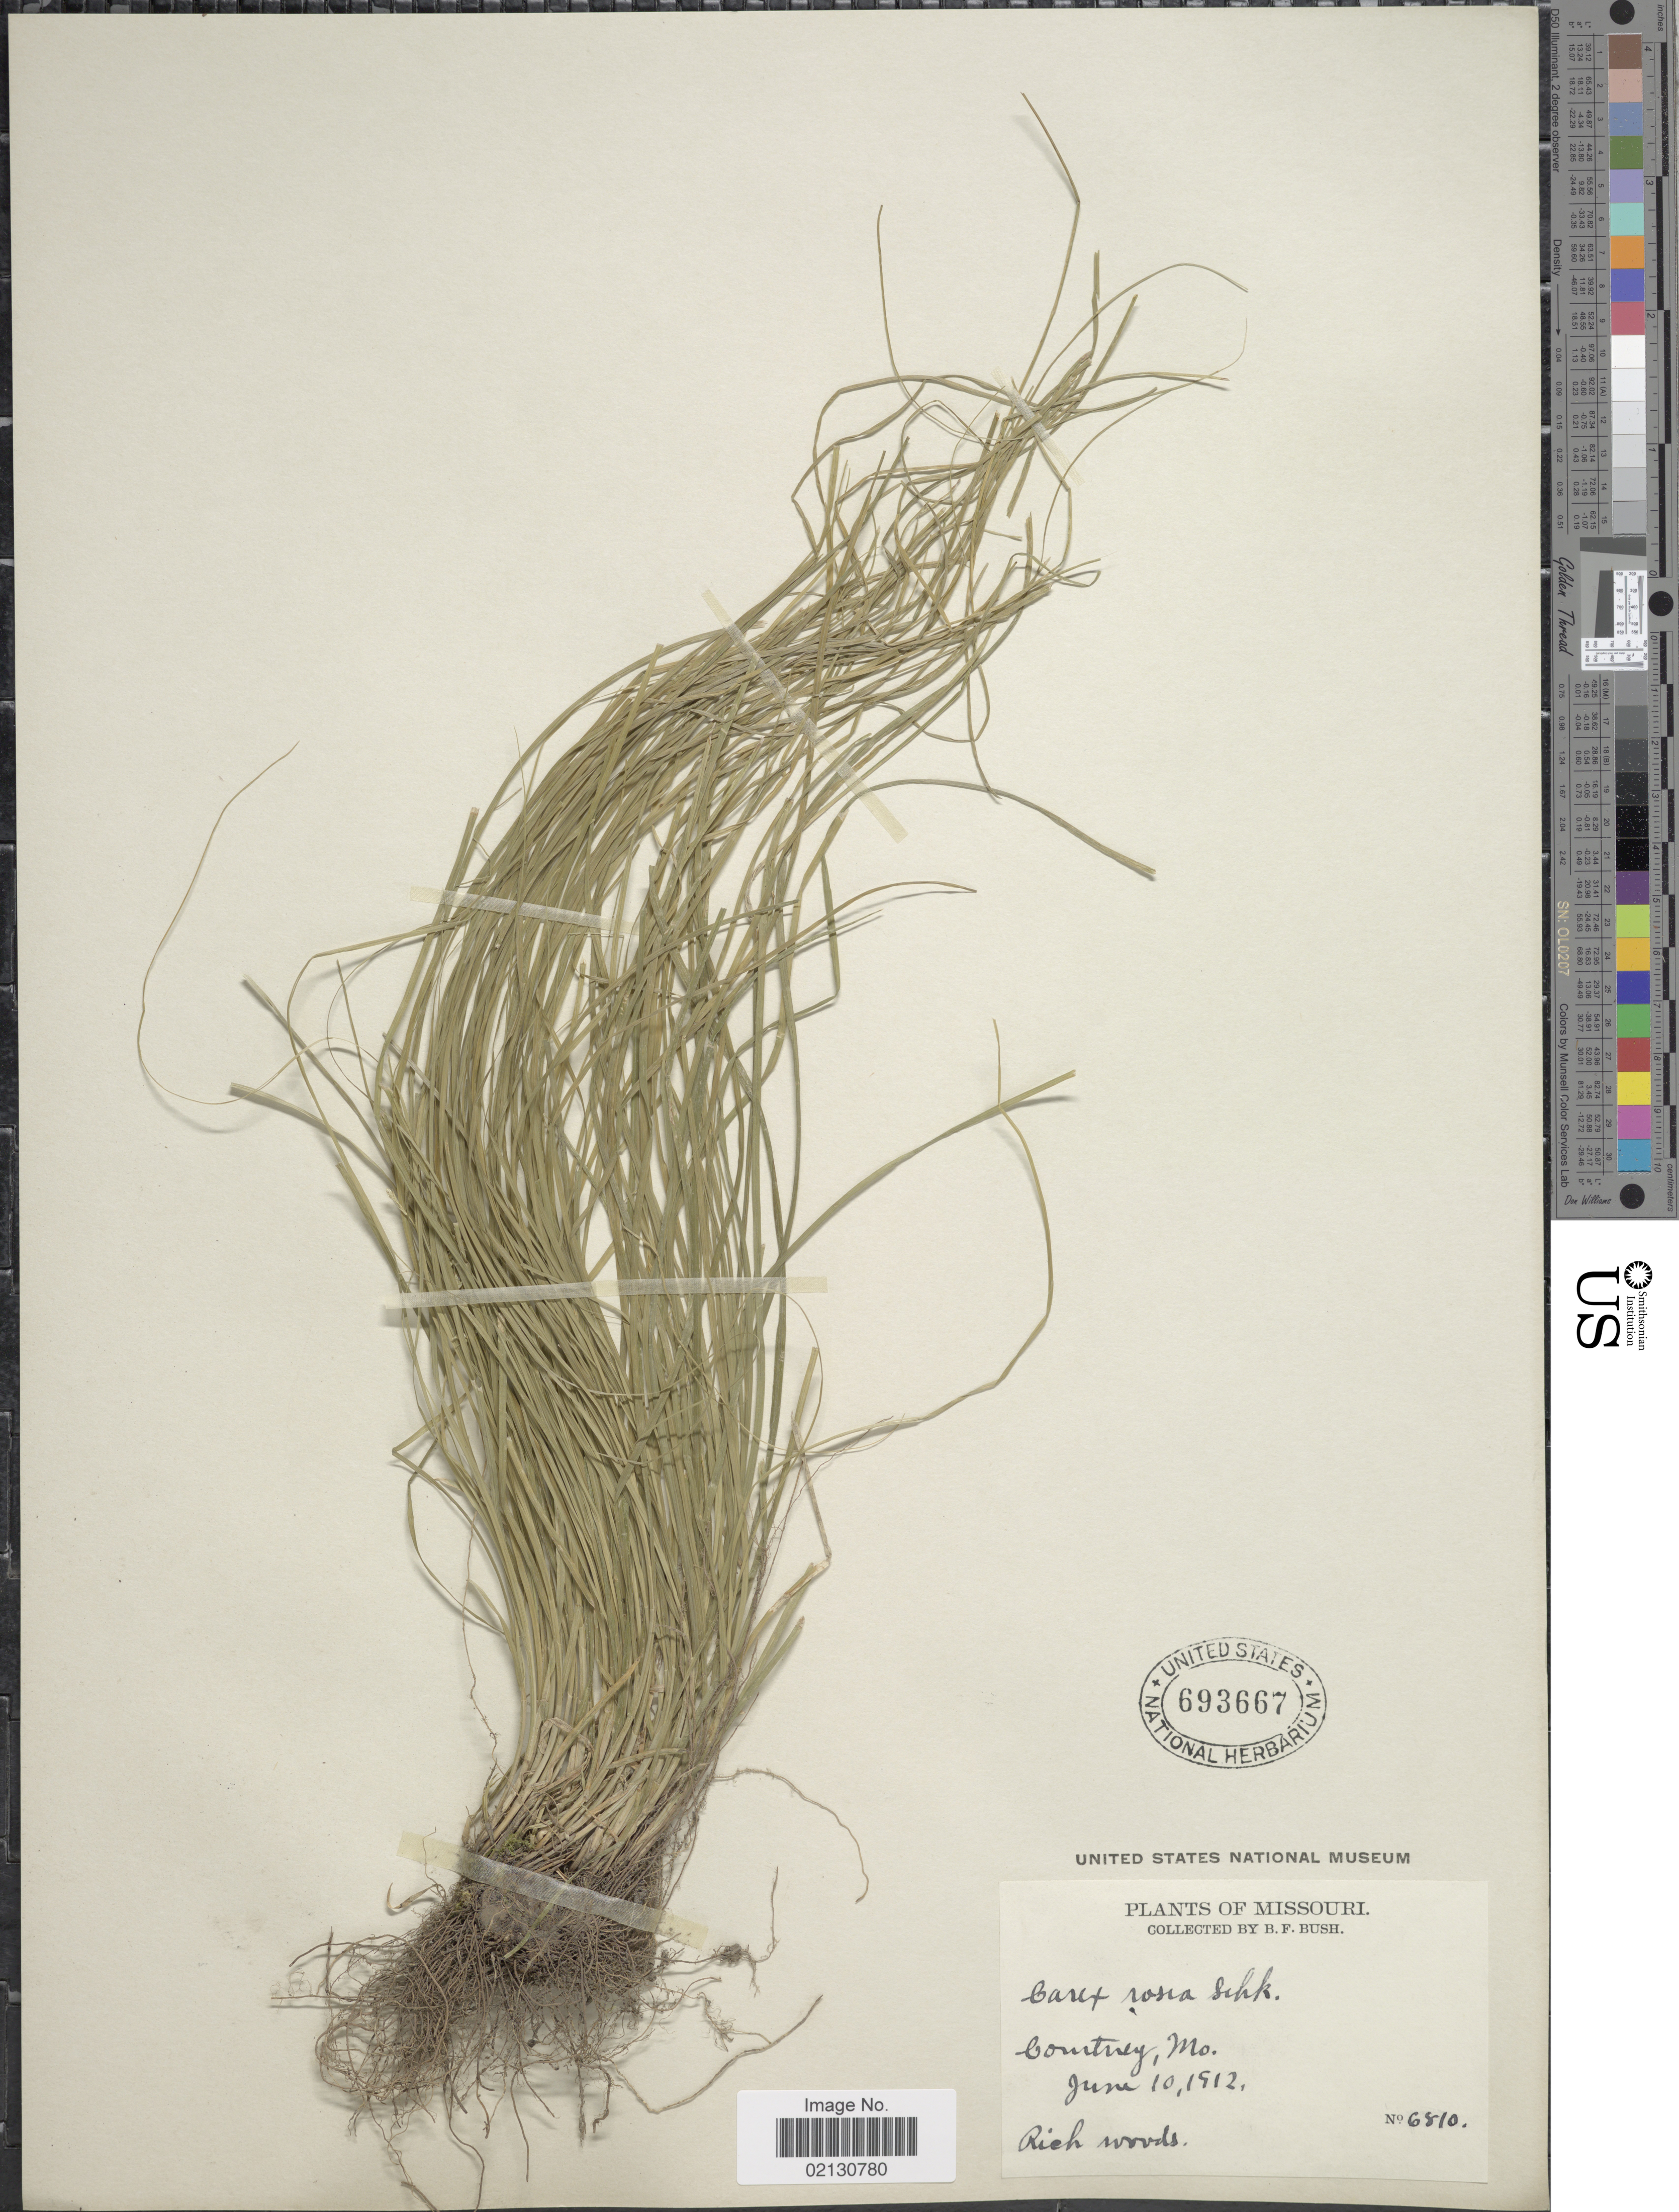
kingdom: Plantae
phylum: Tracheophyta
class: Liliopsida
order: Poales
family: Cyperaceae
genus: Carex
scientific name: Carex radiata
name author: (Wahlenb.) Small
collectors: B. F. Bush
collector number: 6810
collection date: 1912-06-10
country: United States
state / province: Missouri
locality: Courtney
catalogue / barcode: US 693667